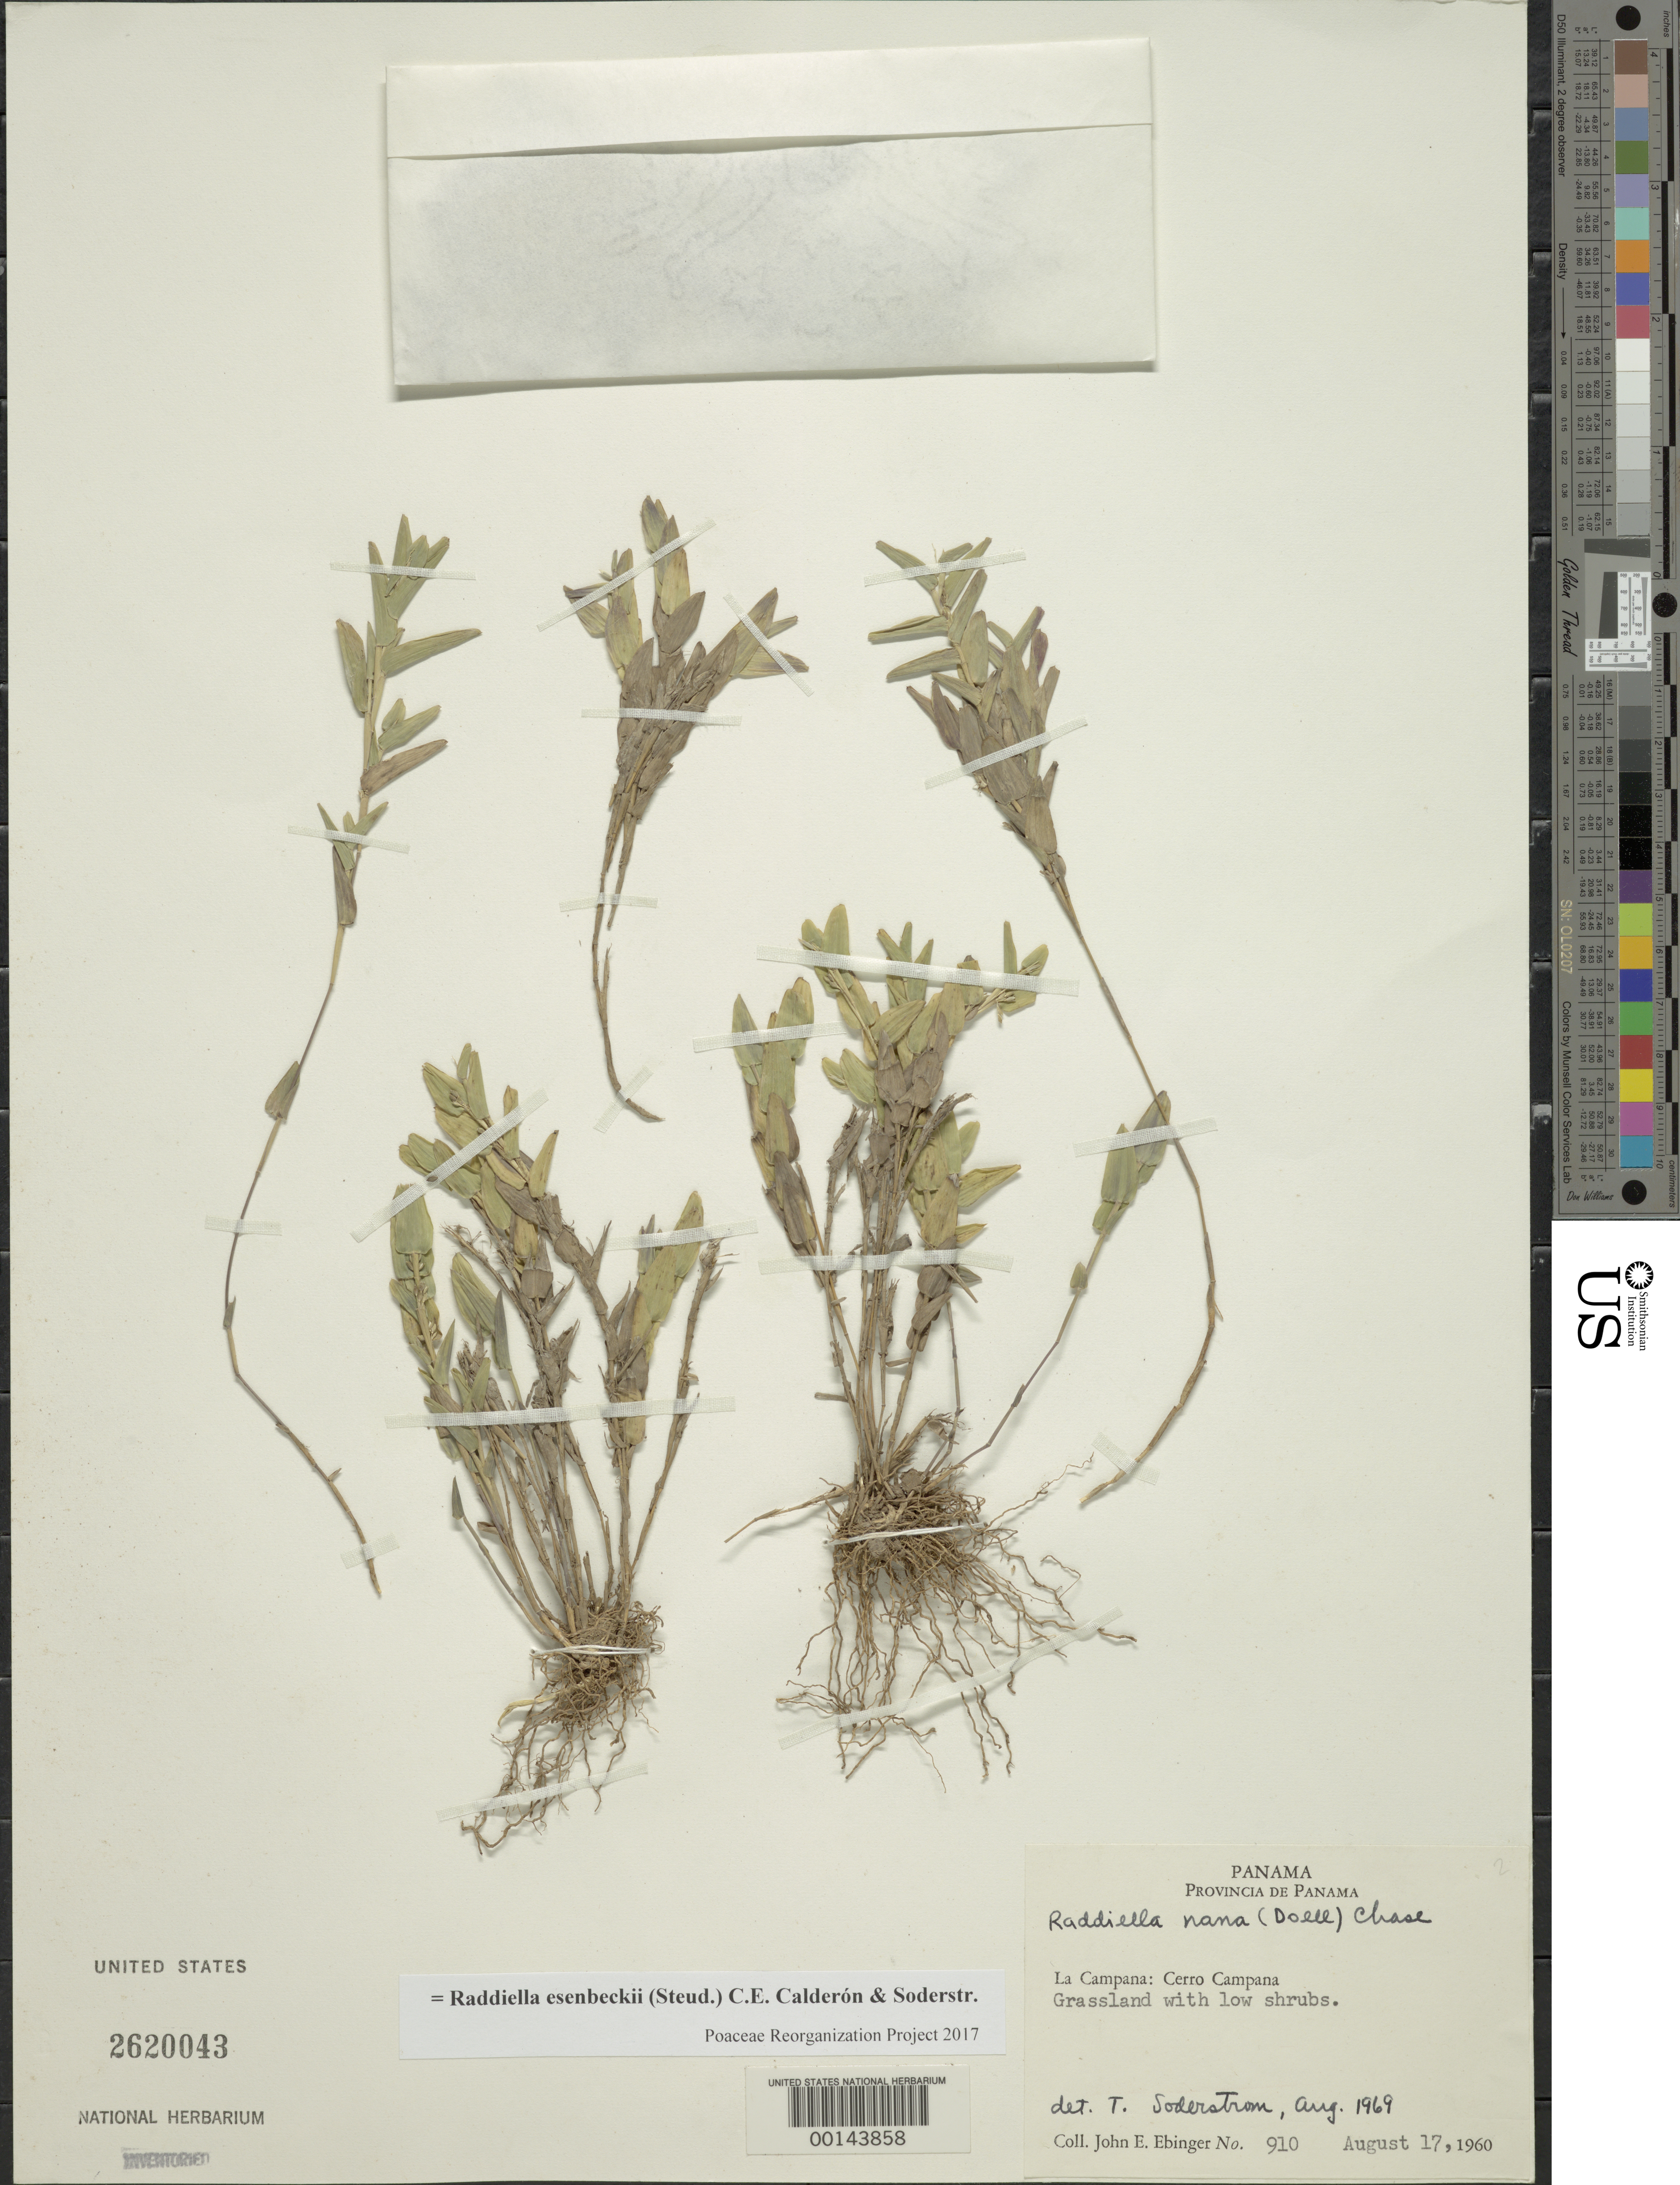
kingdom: Plantae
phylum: Tracheophyta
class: Liliopsida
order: Poales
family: Poaceae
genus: Raddiella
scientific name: Raddiella esenbeckii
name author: (Steud.) C. E. Calderón & Soderstr.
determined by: Poaceae Reorganization Project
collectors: J. Ebinger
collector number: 910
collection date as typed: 17 Aug 1960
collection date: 1960-08-17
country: Panama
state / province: Panamá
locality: La Campana, Cerro Campana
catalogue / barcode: US 2620043